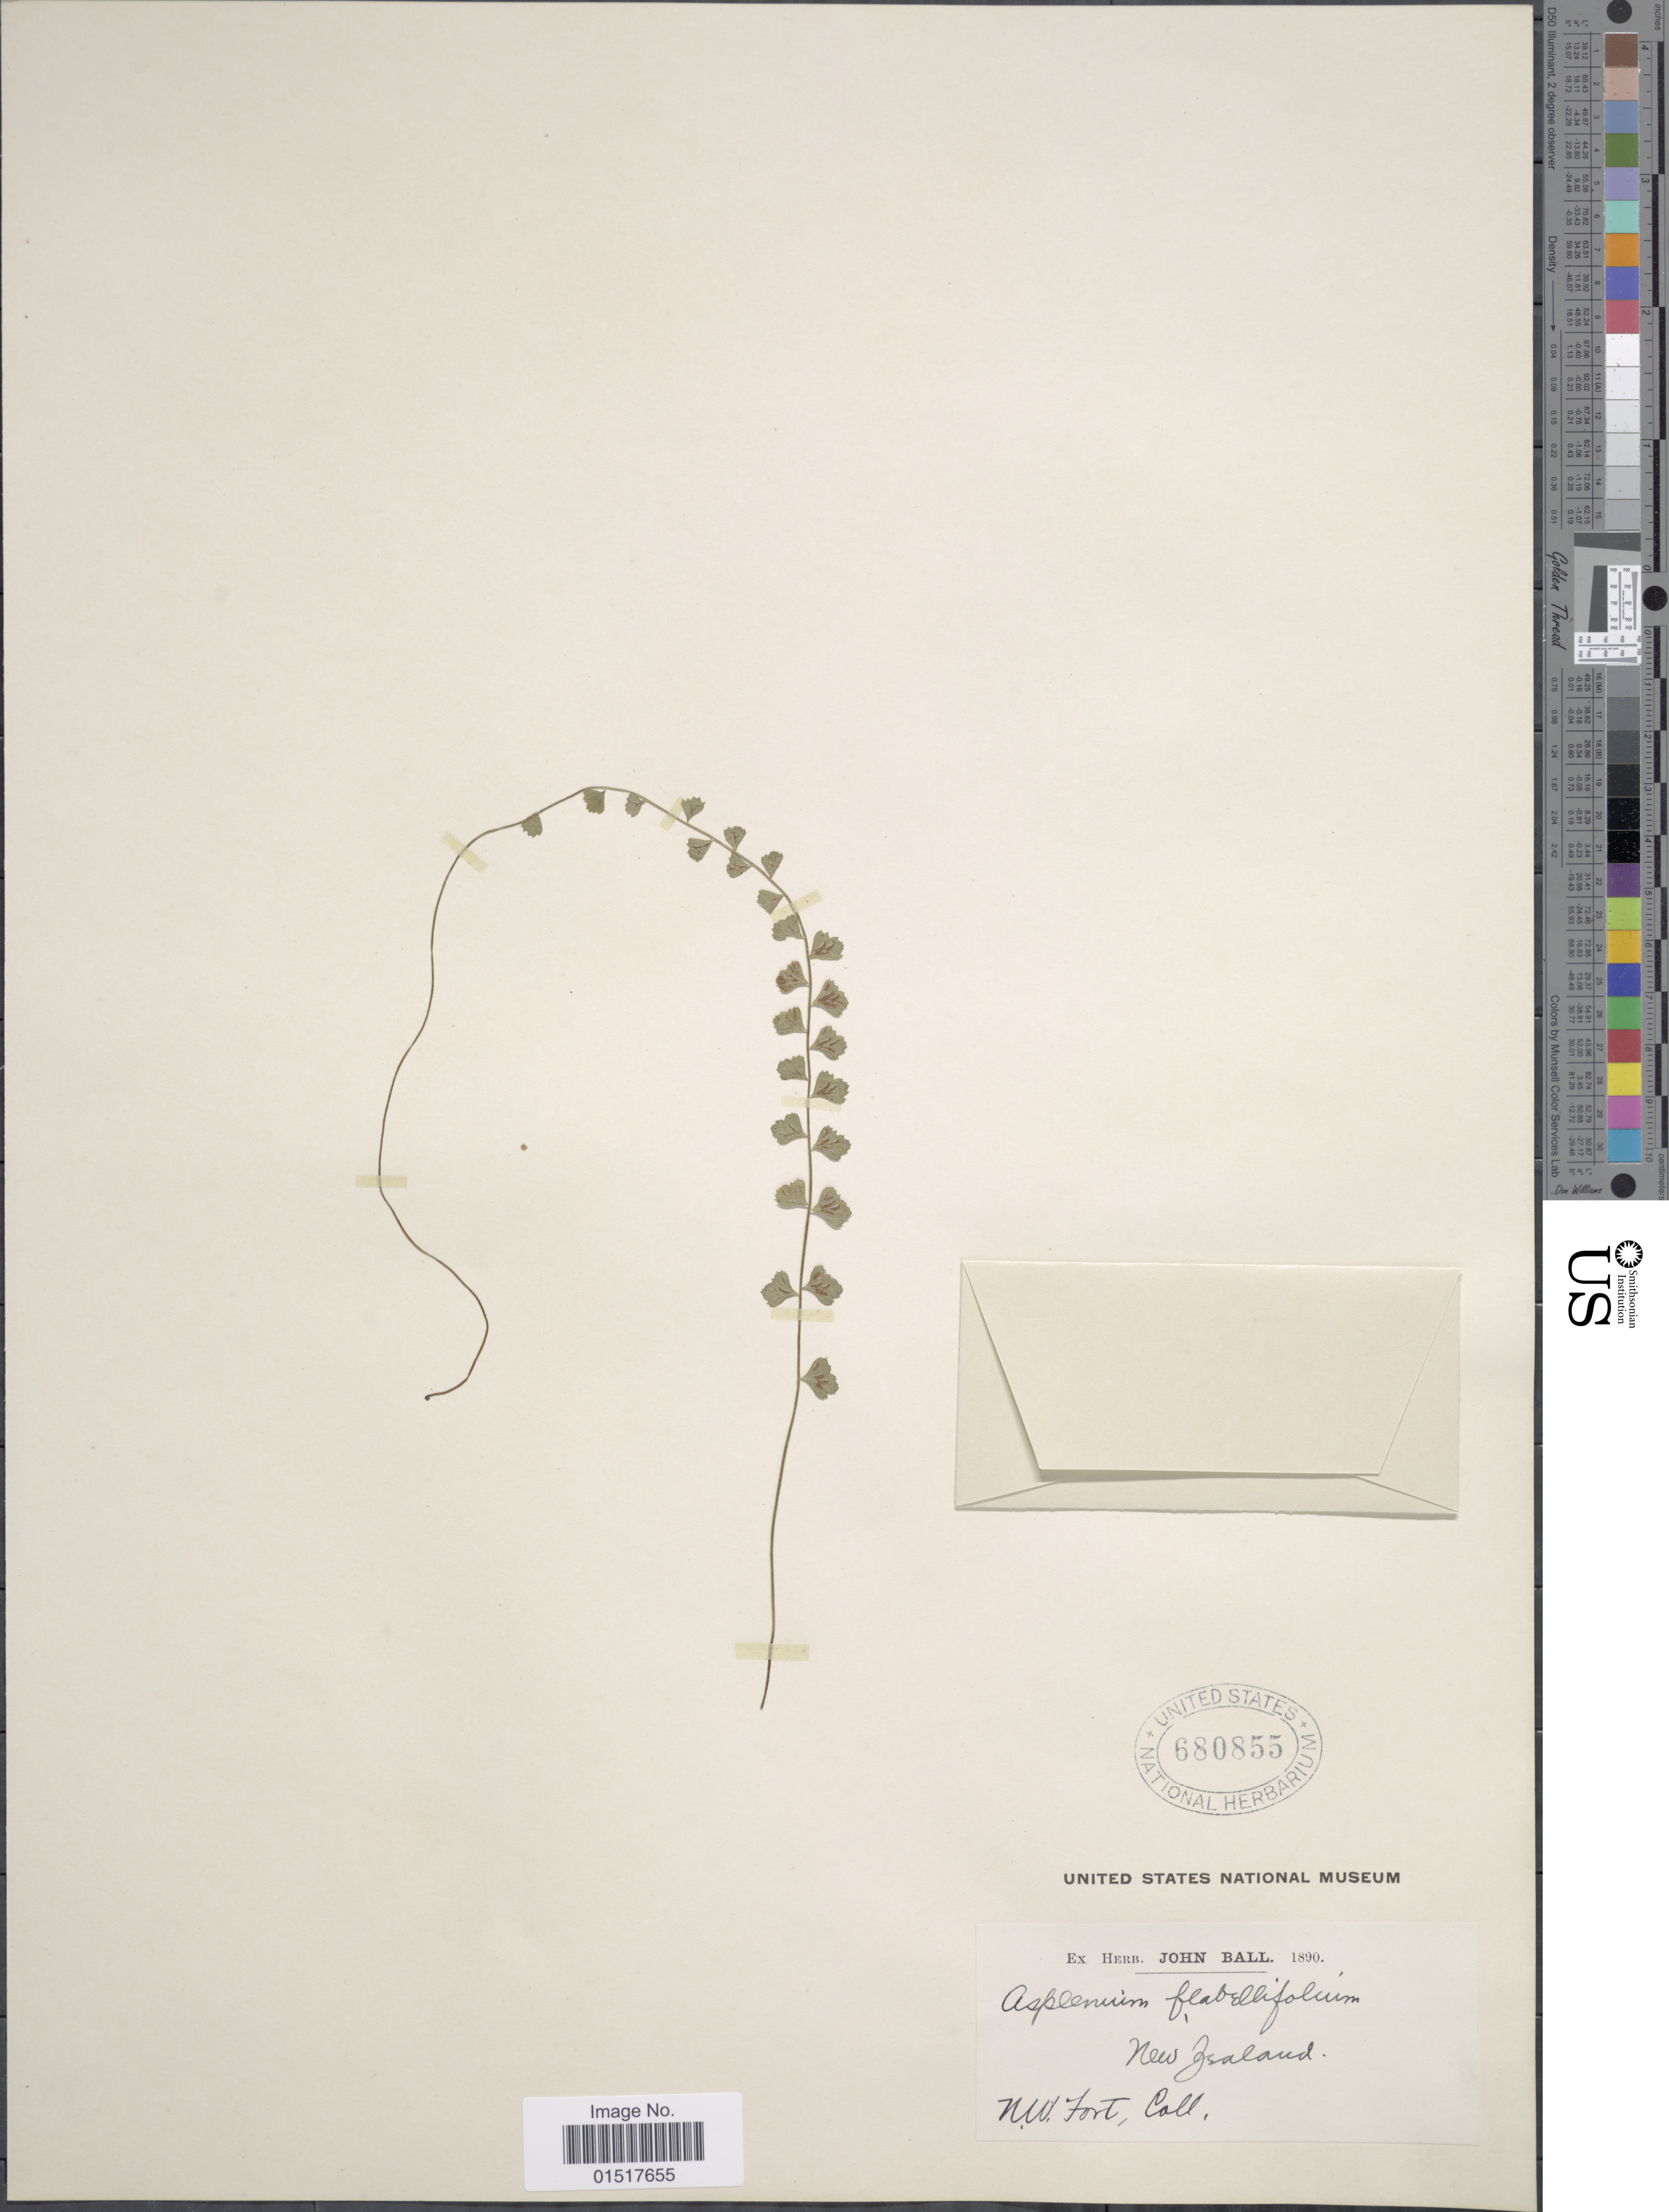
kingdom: Plantae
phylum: Tracheophyta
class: Polypodiopsida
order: Polypodiales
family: Aspleniaceae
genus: Asplenium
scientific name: Asplenium flabellifolium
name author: Cav.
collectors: N. Fort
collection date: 1890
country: New Zealand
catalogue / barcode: US 680855